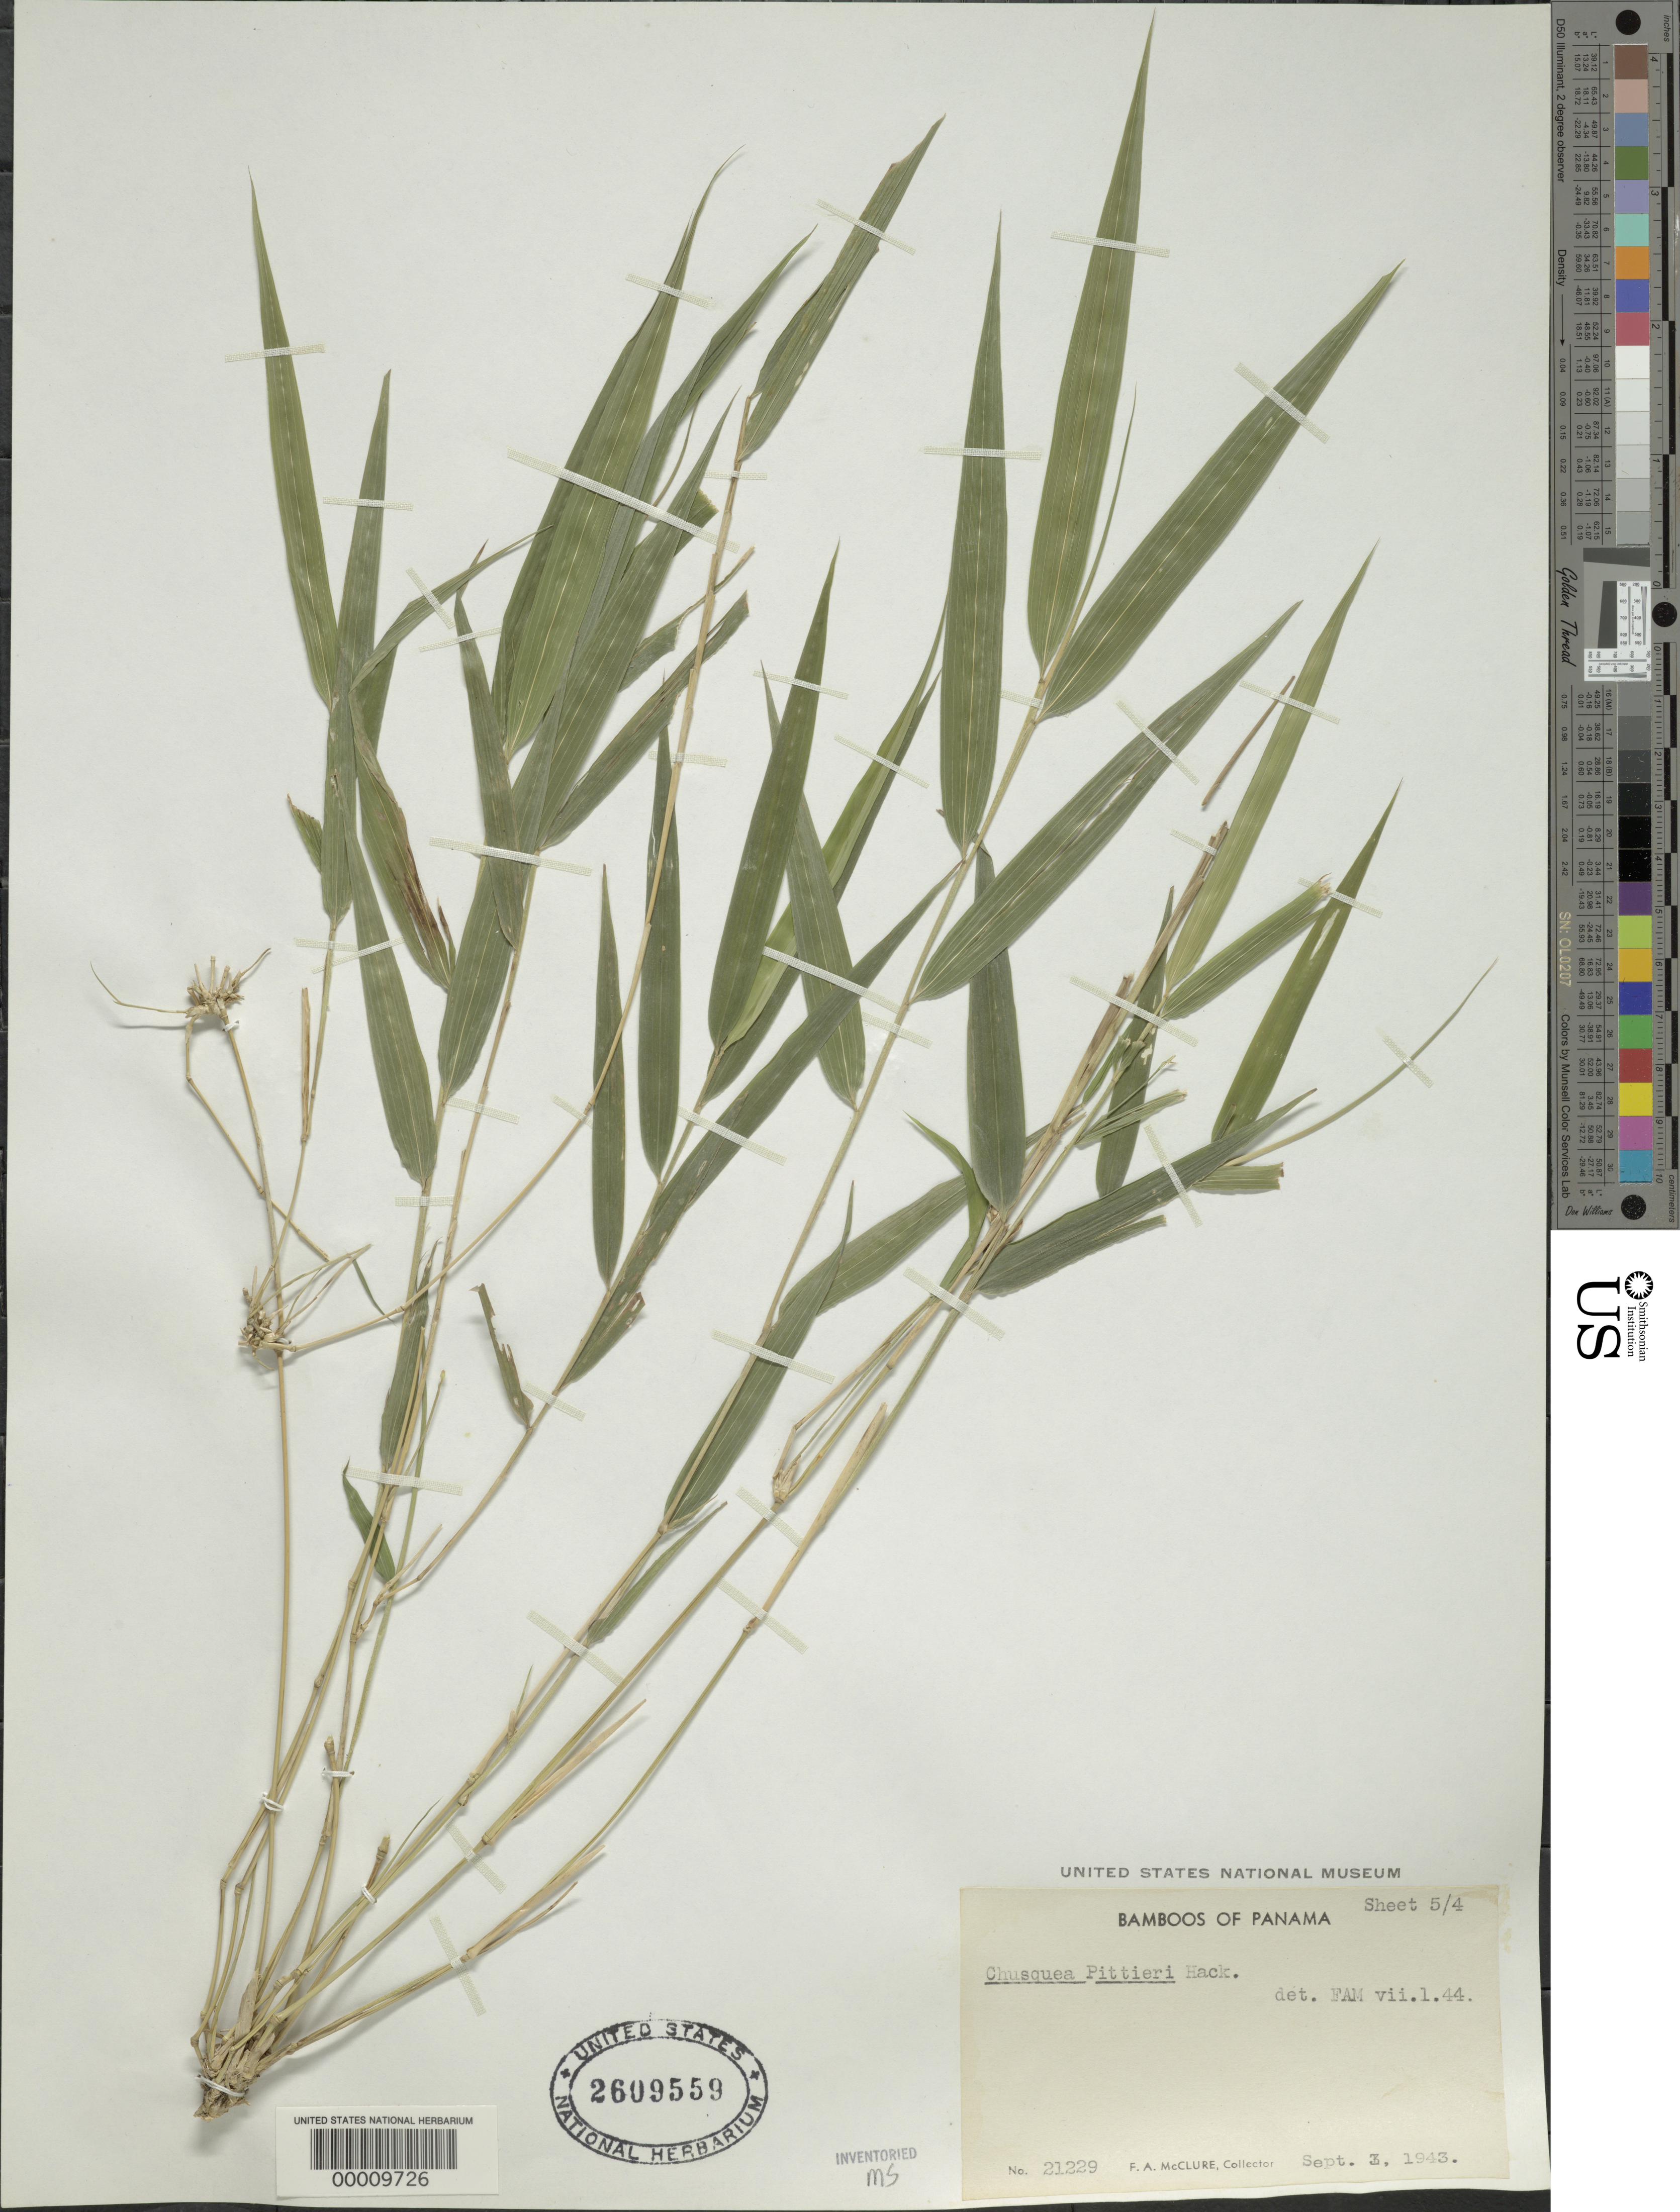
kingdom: Plantae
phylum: Tracheophyta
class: Liliopsida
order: Poales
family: Poaceae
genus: Chusquea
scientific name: Chusquea pittieri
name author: Hack.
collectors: F. A. McClure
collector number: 21229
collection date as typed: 03 Sep 1943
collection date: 1943-09-03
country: Panama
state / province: Chiriquí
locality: Bambito, Potrero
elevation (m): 1524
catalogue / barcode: US 2609559